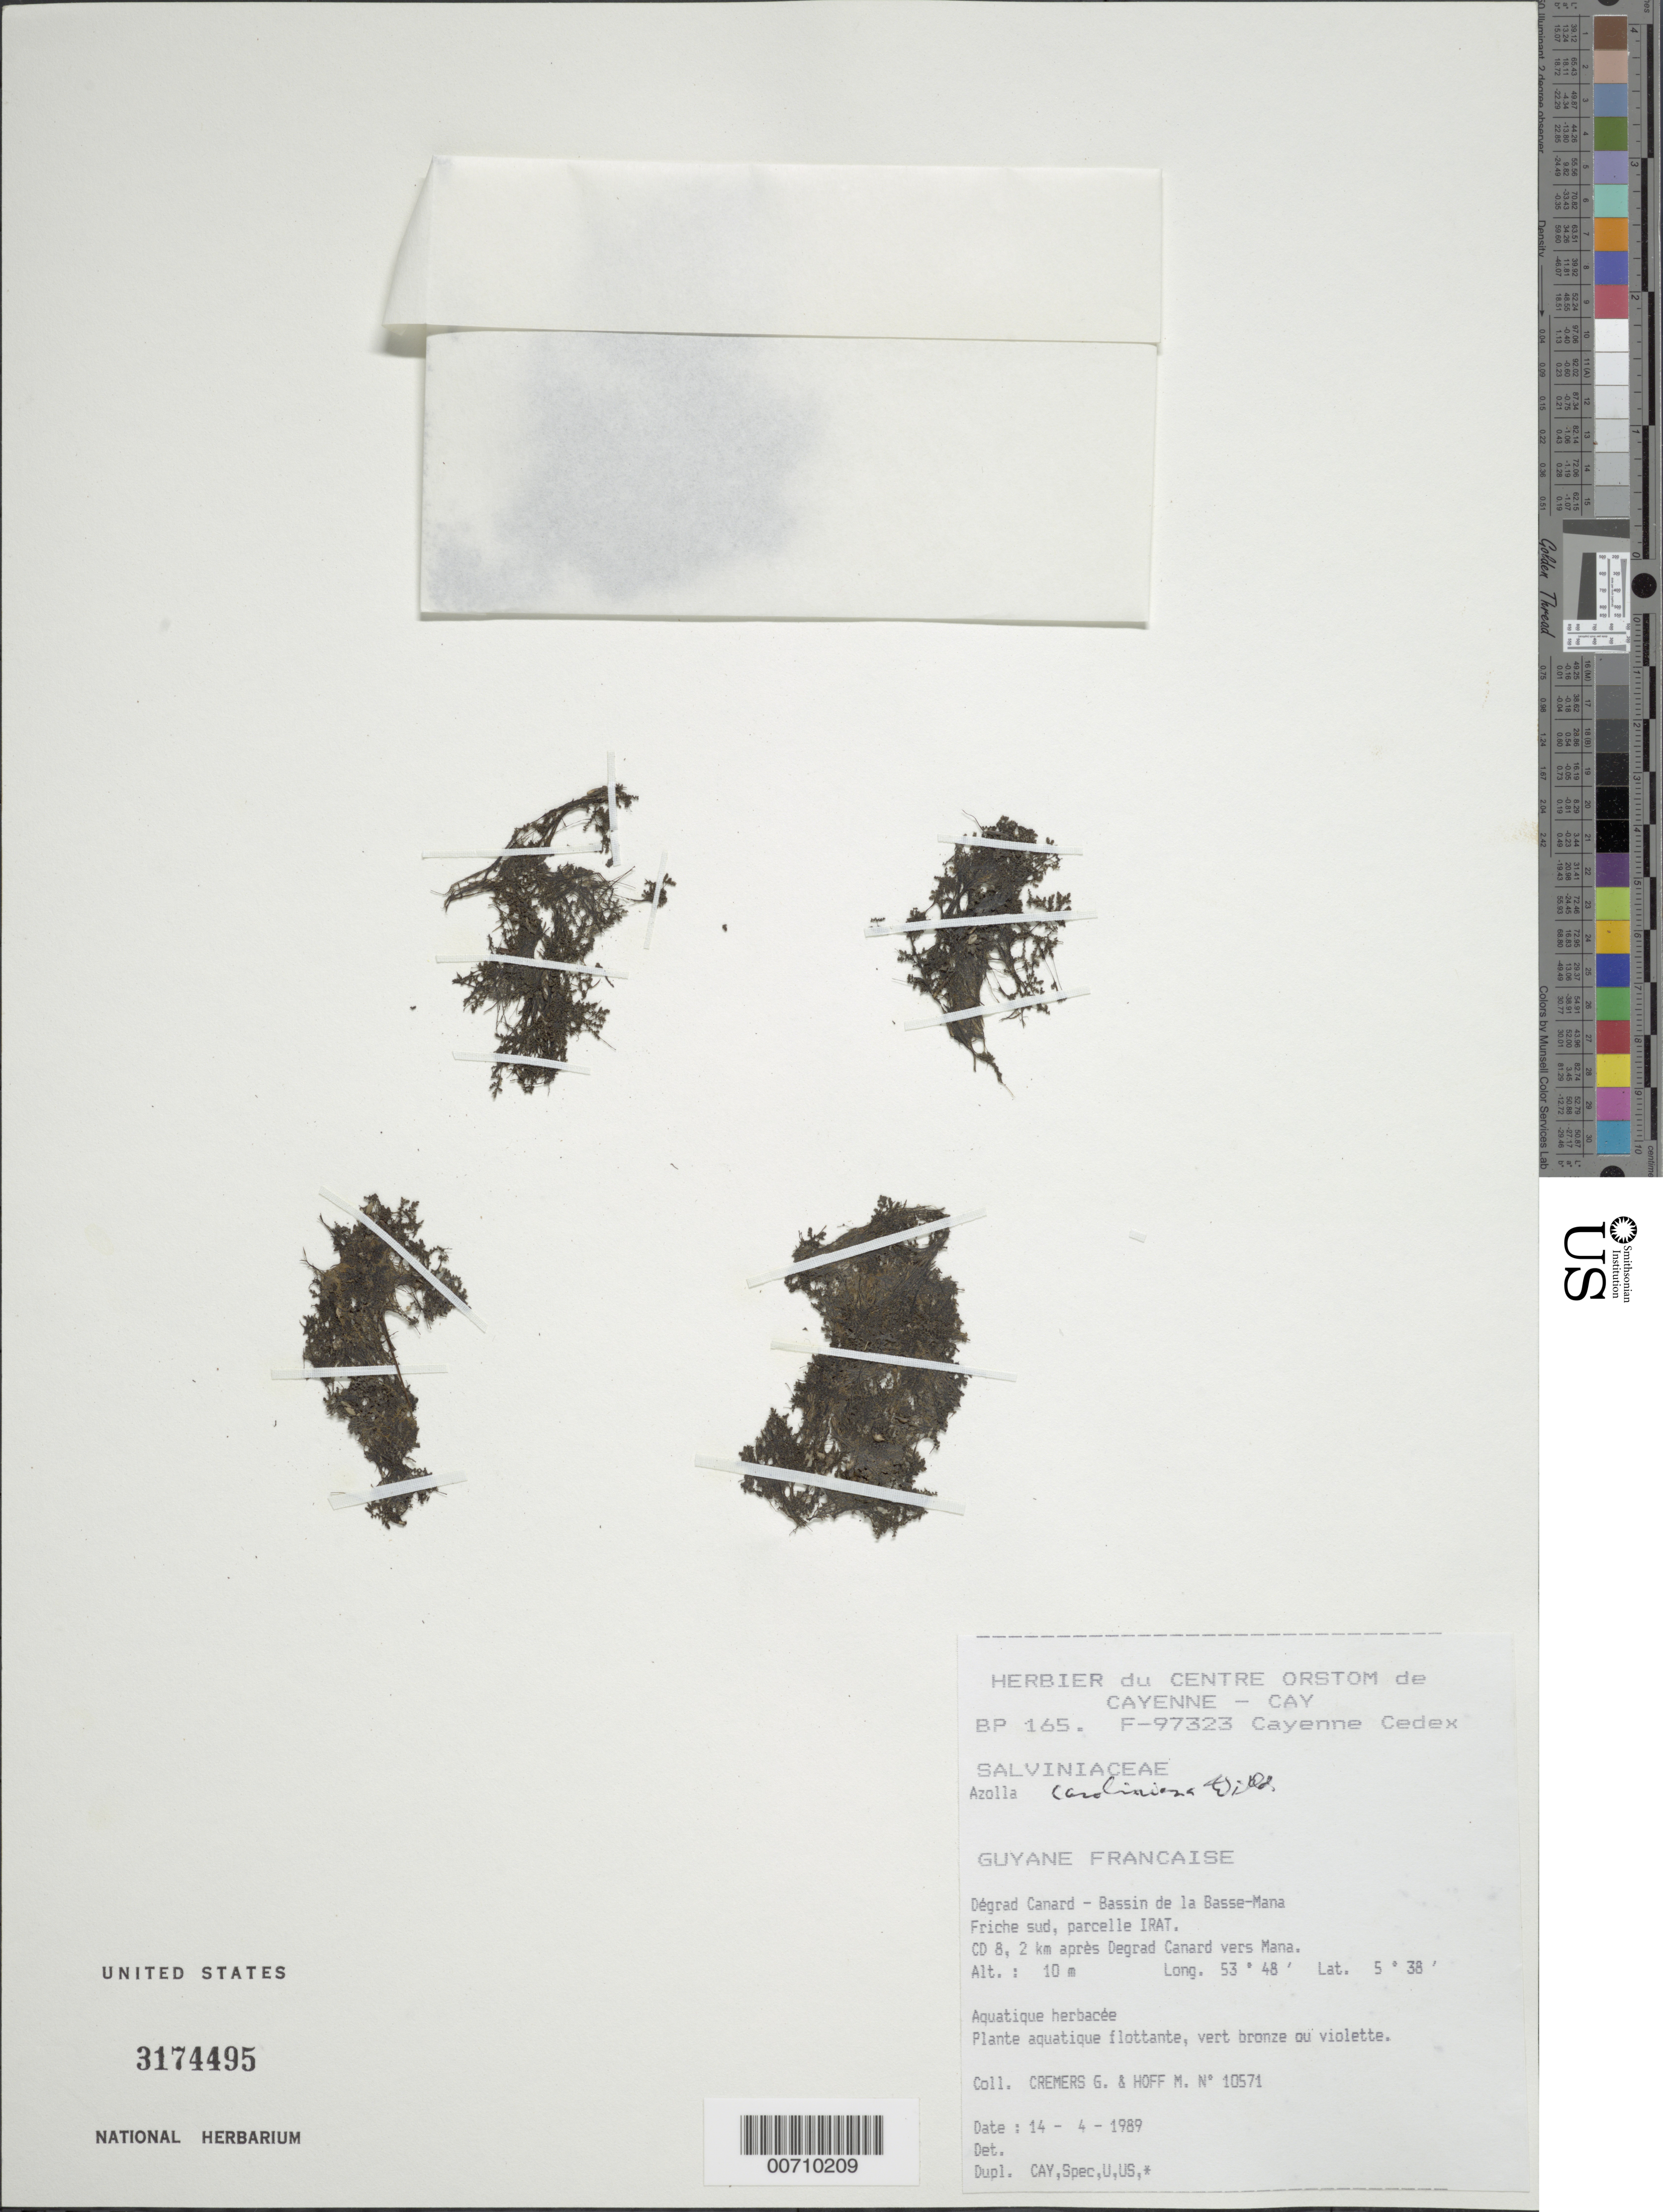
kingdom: Plantae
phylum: Tracheophyta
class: Polypodiopsida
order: Salviniales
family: Salviniaceae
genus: Azolla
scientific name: Azolla caroliniana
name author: Willd.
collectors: G. Cremers & M. Hoff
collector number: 10571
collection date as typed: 14-Apr-89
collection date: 1989-04-14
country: French Guiana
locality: Dégrad Canard, Bassin de la Basse-Mana, Friche sud, parcelle IRAT, CD 8, 2 km aprés Degrad Canard vers Mana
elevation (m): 10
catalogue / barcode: US 3174495